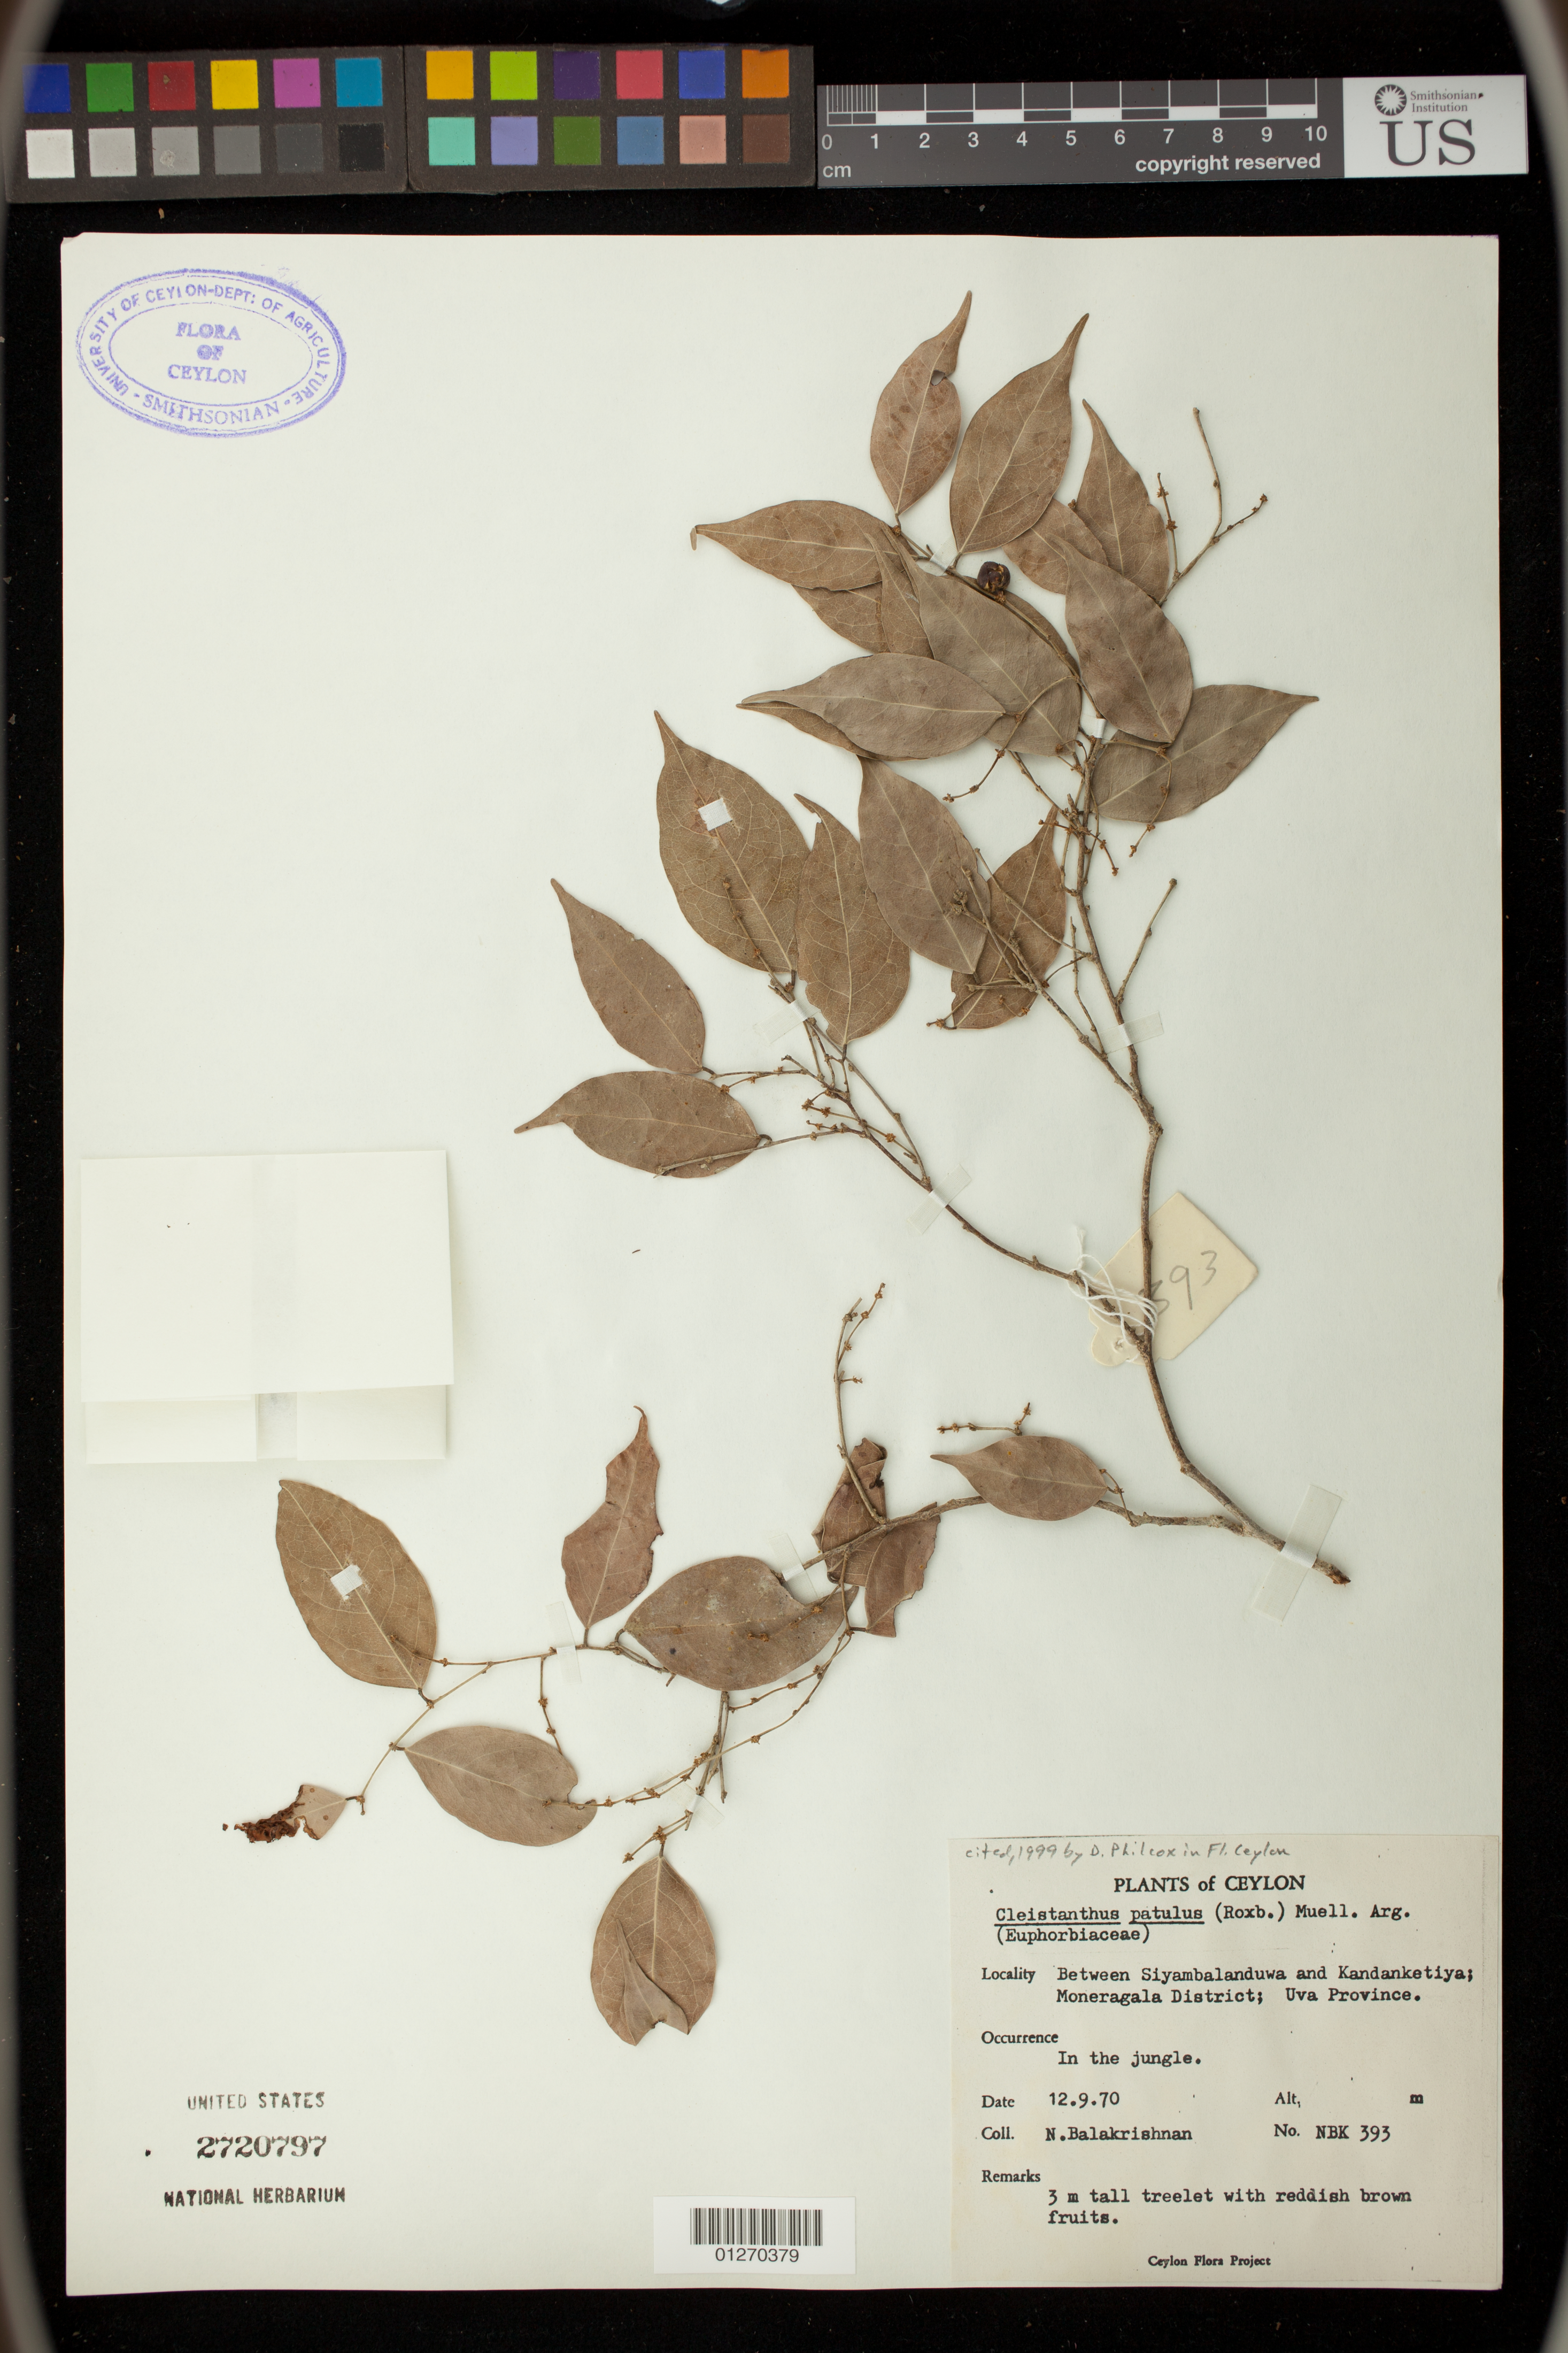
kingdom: Plantae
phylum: Tracheophyta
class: Magnoliopsida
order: Malpighiales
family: Phyllanthaceae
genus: Cleistanthus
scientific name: Cleistanthus patulus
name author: (Roxb.) Müll. Arg.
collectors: N. Balakrishnan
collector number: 393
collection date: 1970-12-09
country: Sri Lanka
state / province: Uva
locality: Between Siyambalanduwa and Kandanketiya; Moneragala District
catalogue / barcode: US 2720797